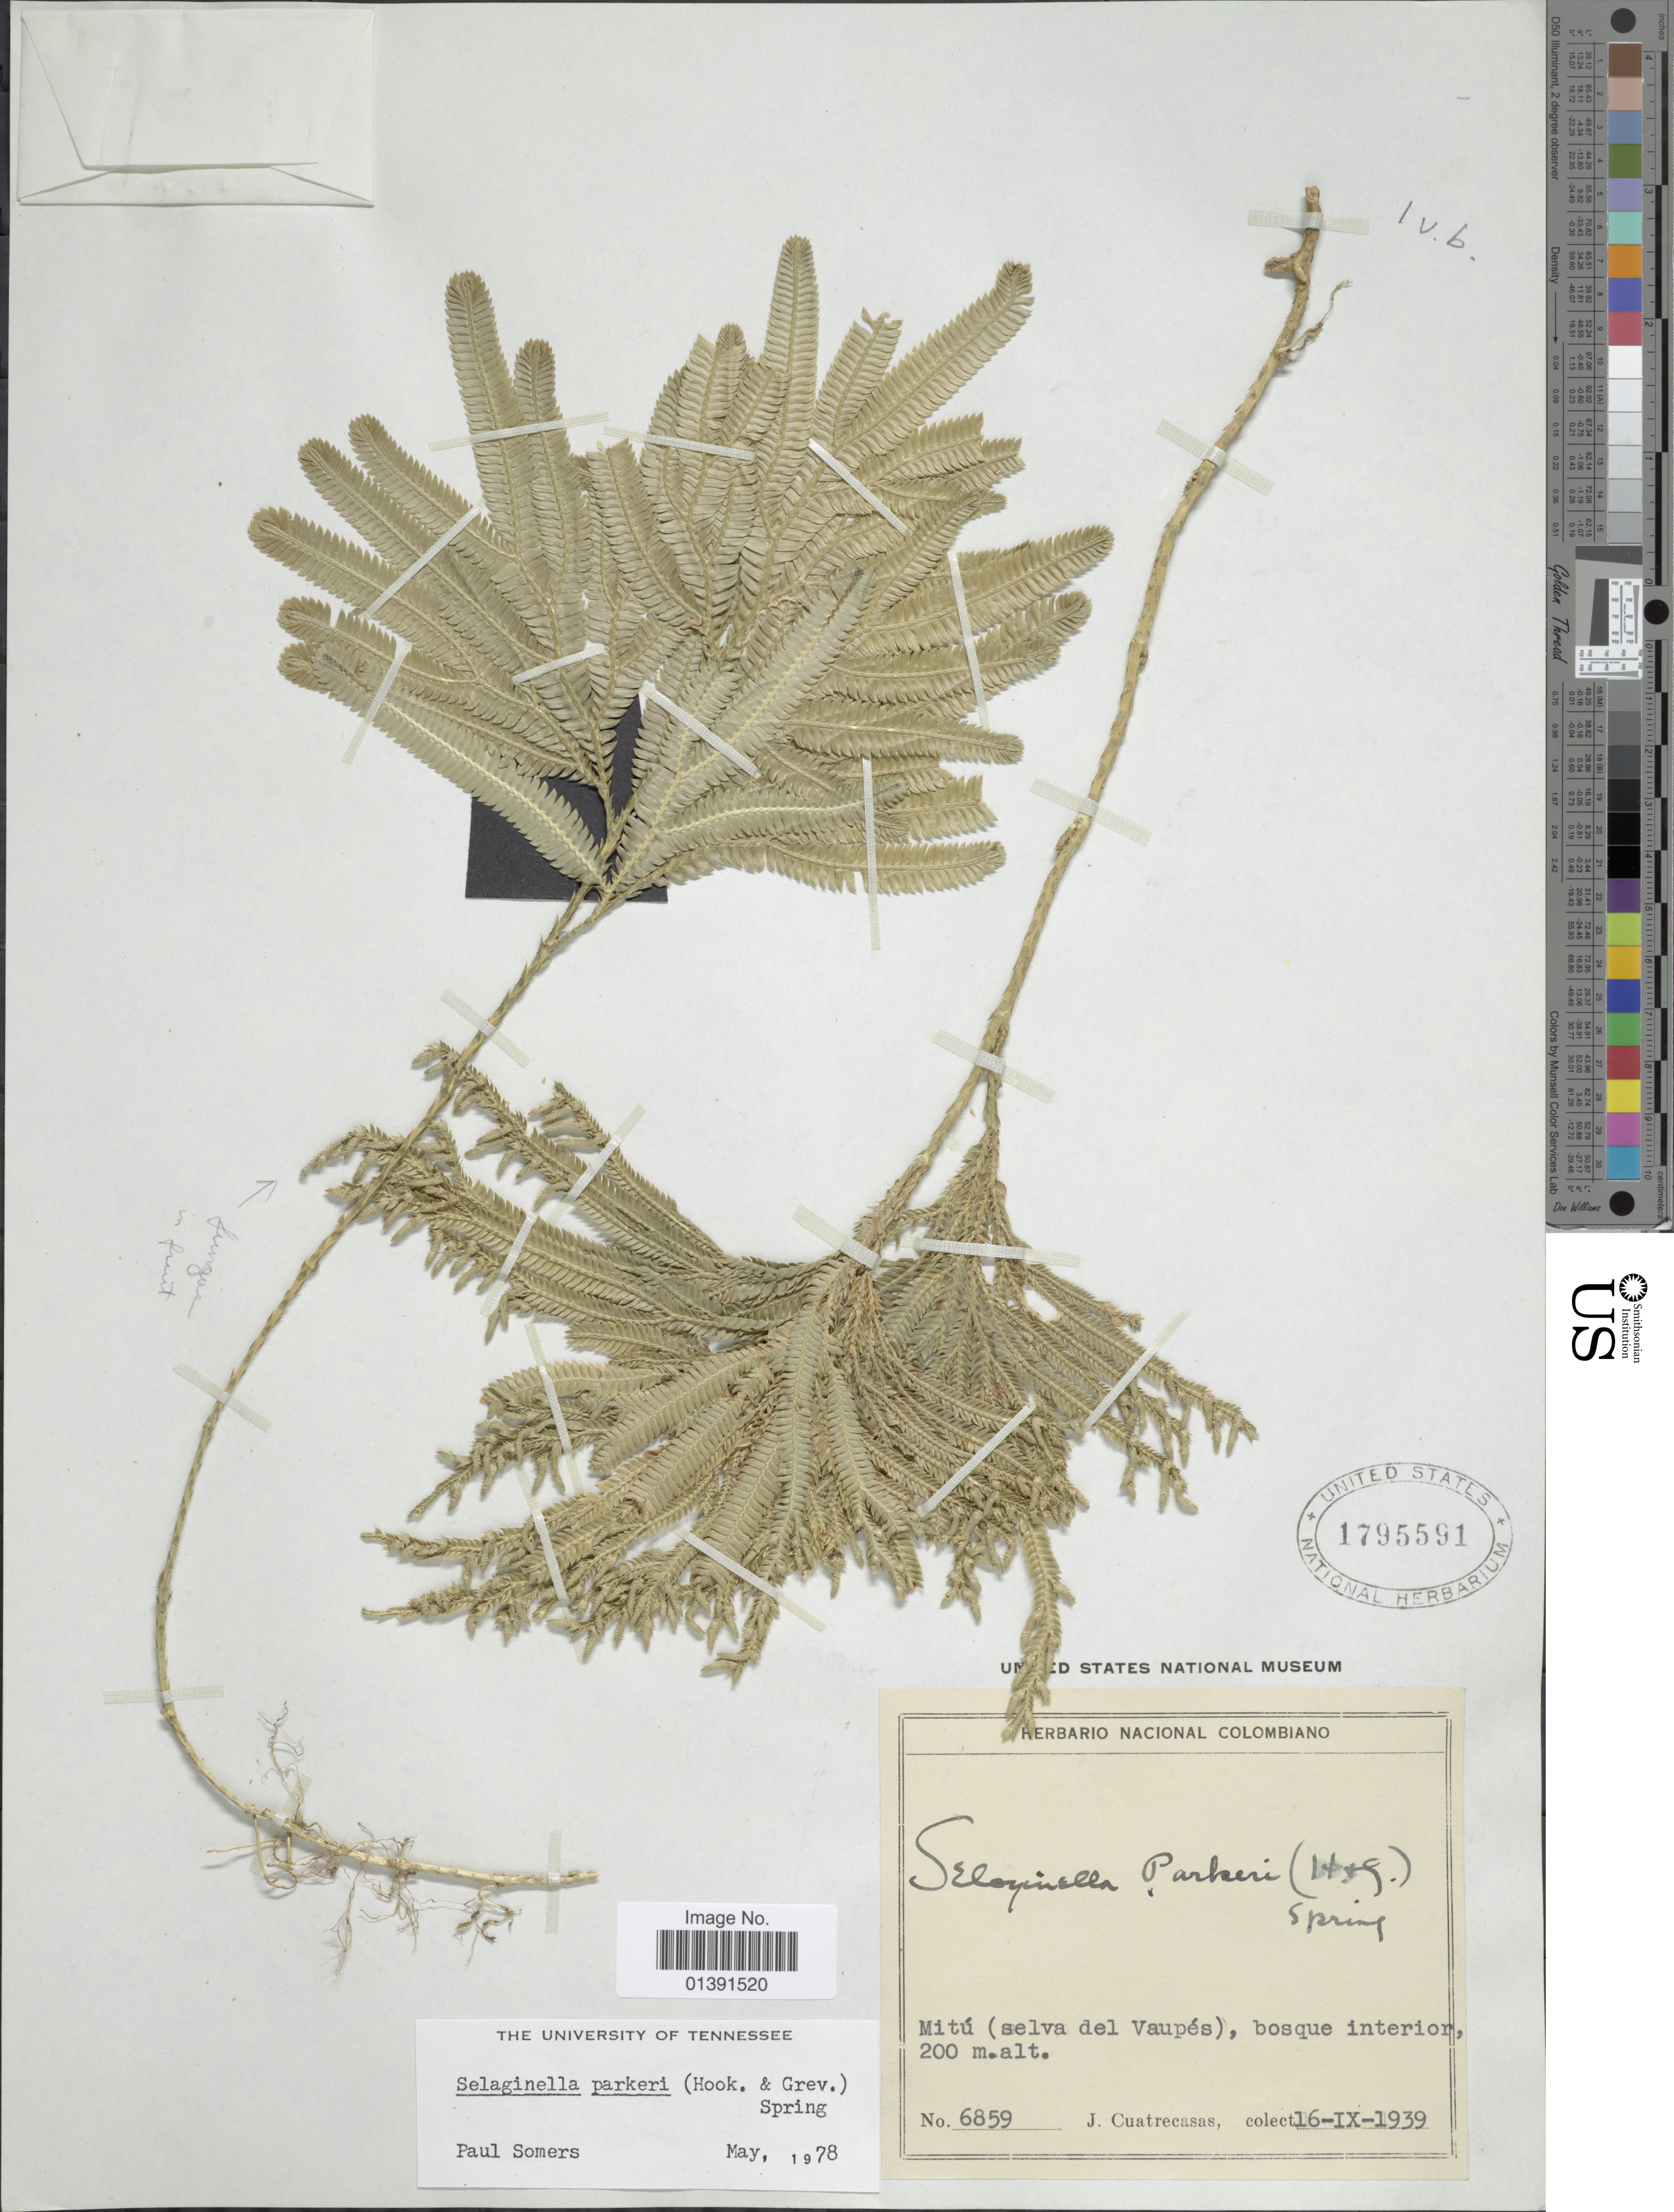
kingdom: Plantae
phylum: Tracheophyta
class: Lycopodiopsida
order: Selaginellales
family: Selaginellaceae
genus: Selaginella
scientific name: Selaginella parkeri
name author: (Hook. & Grev.) Spring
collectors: J. Cuatrecasas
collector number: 6859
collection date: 1939-09-16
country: Colombia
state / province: Vaupés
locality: Mitú (selva del Vaupés), bosque interior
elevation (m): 200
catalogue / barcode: US 1795591